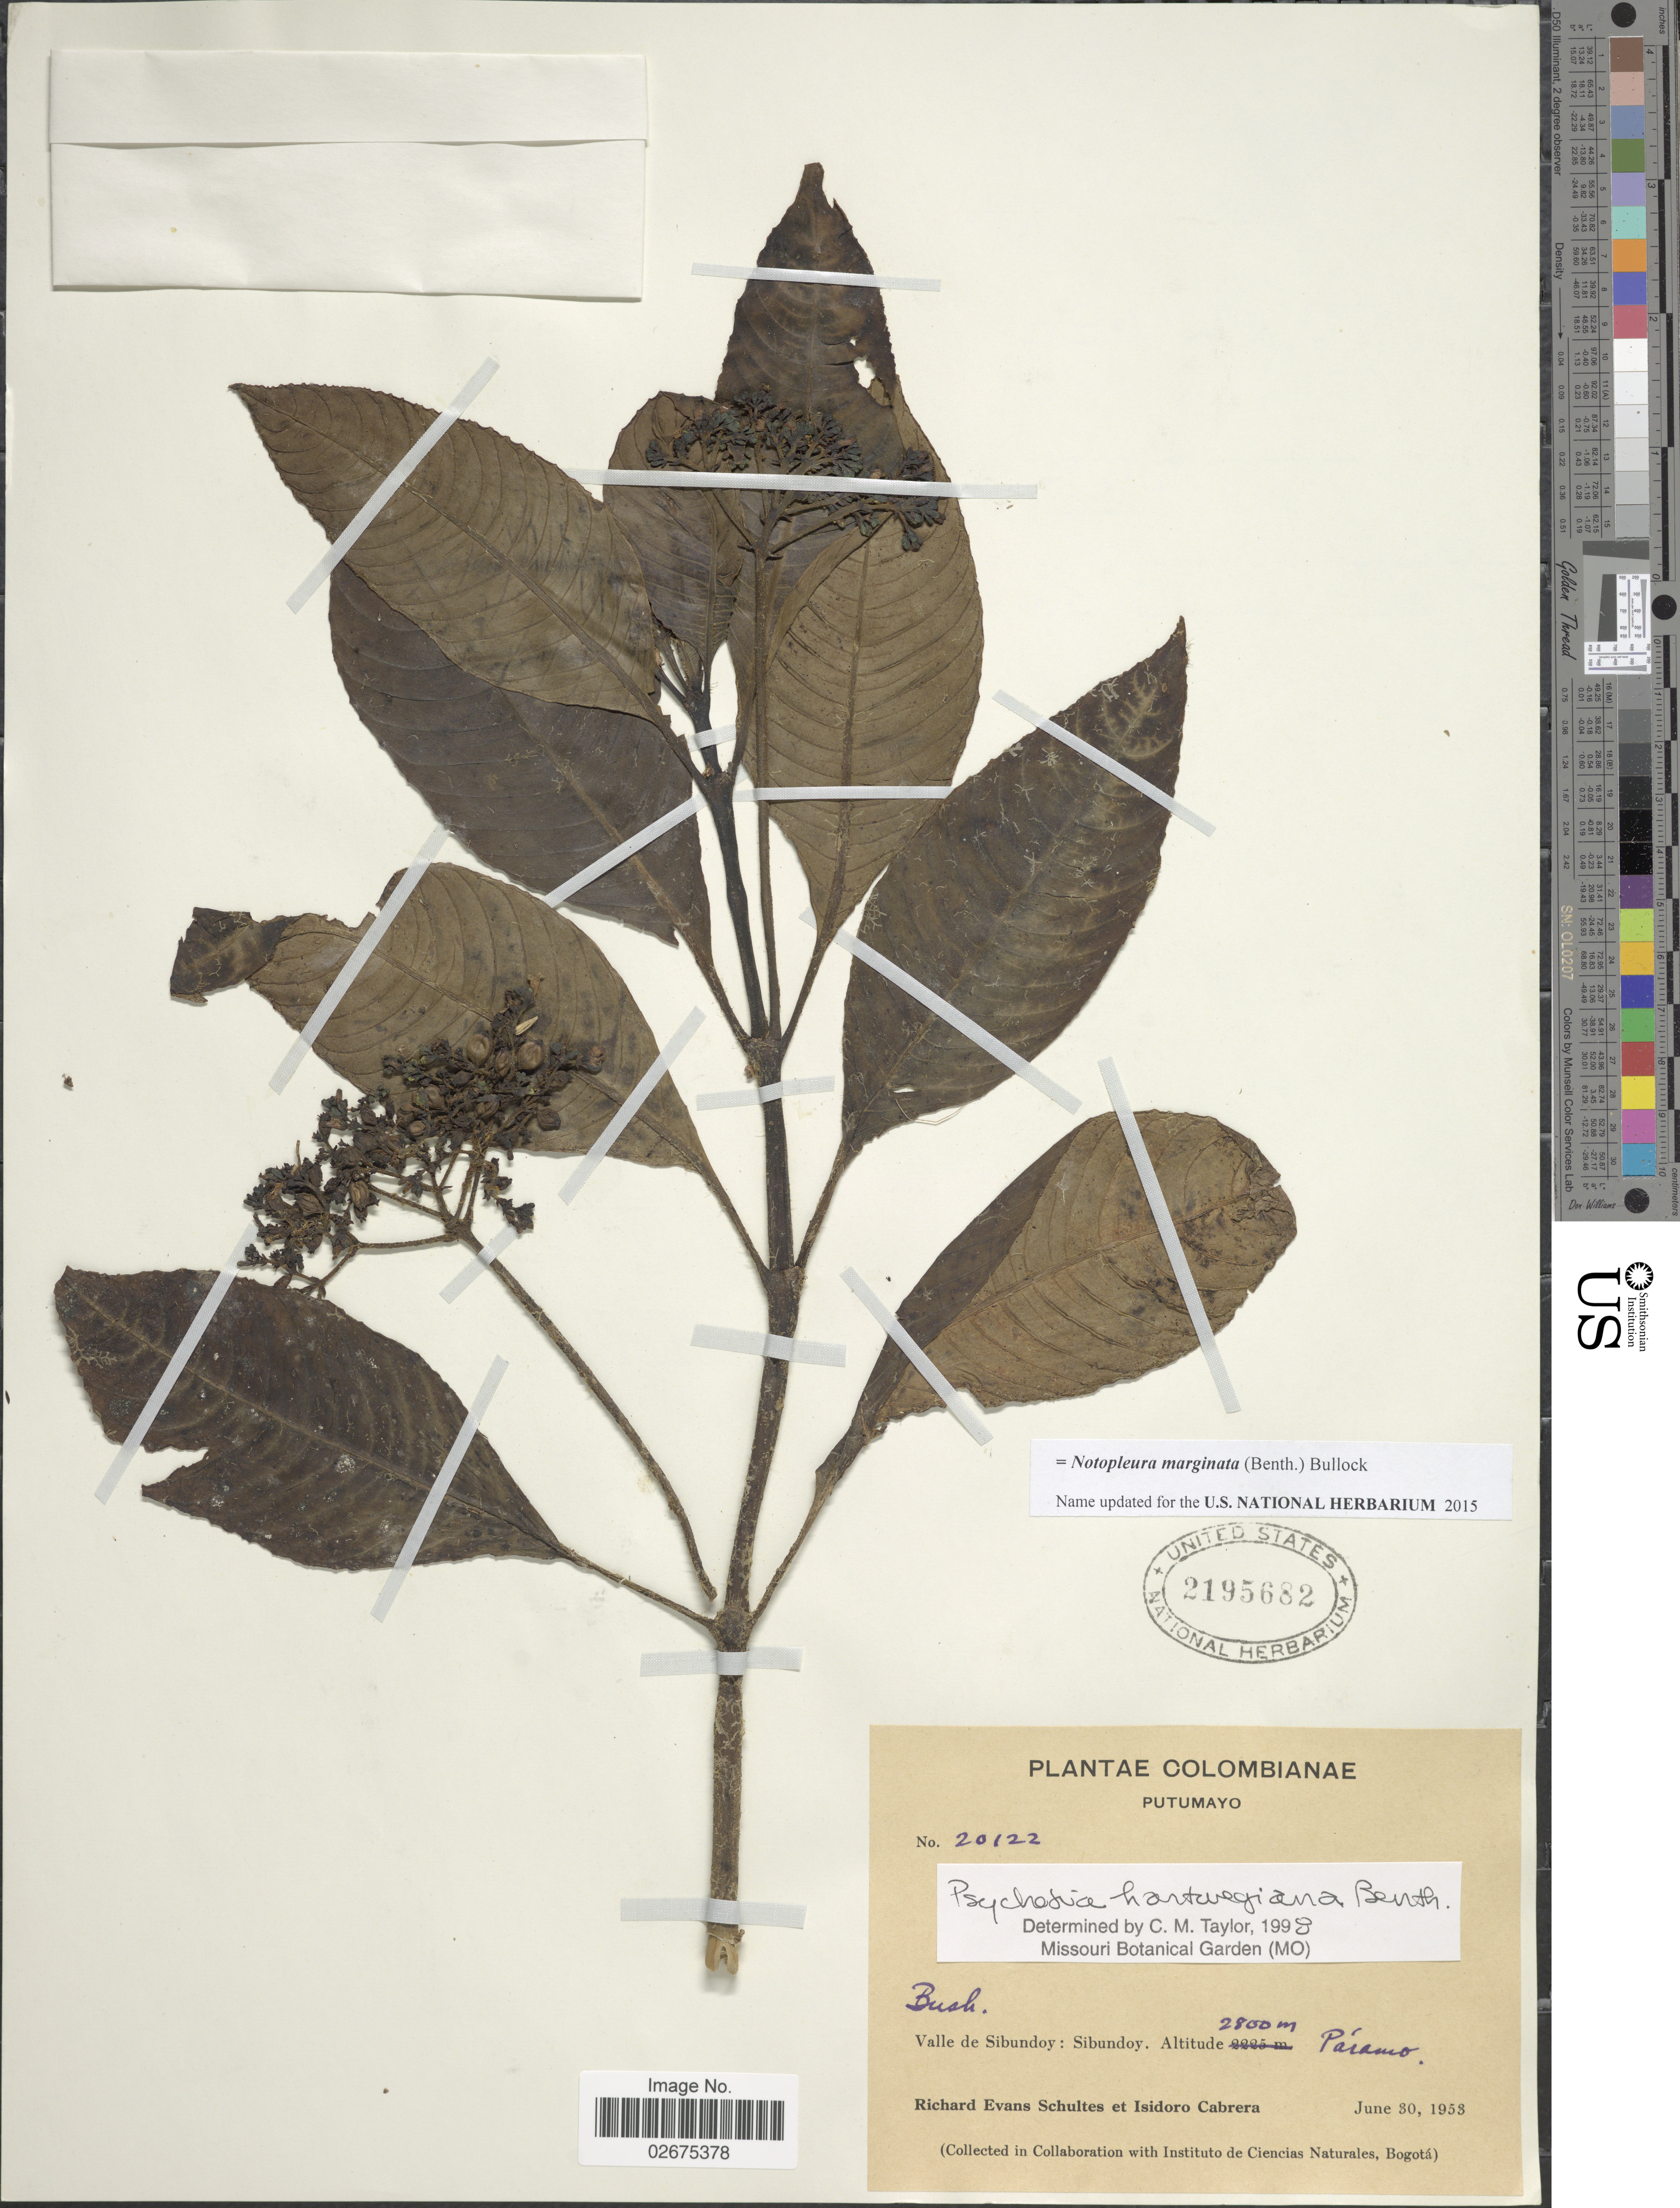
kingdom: Plantae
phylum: Tracheophyta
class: Magnoliopsida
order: Gentianales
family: Rubiaceae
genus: Notopleura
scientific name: Notopleura marginata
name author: (Benth.) Bullock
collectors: R. E. Schultes & I. Cabrera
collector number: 20122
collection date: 1953-06-30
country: Colombia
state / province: Putumayo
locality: Valle de Sibundoy: Sibundoy, Páramo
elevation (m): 2800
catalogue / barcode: US 2195682